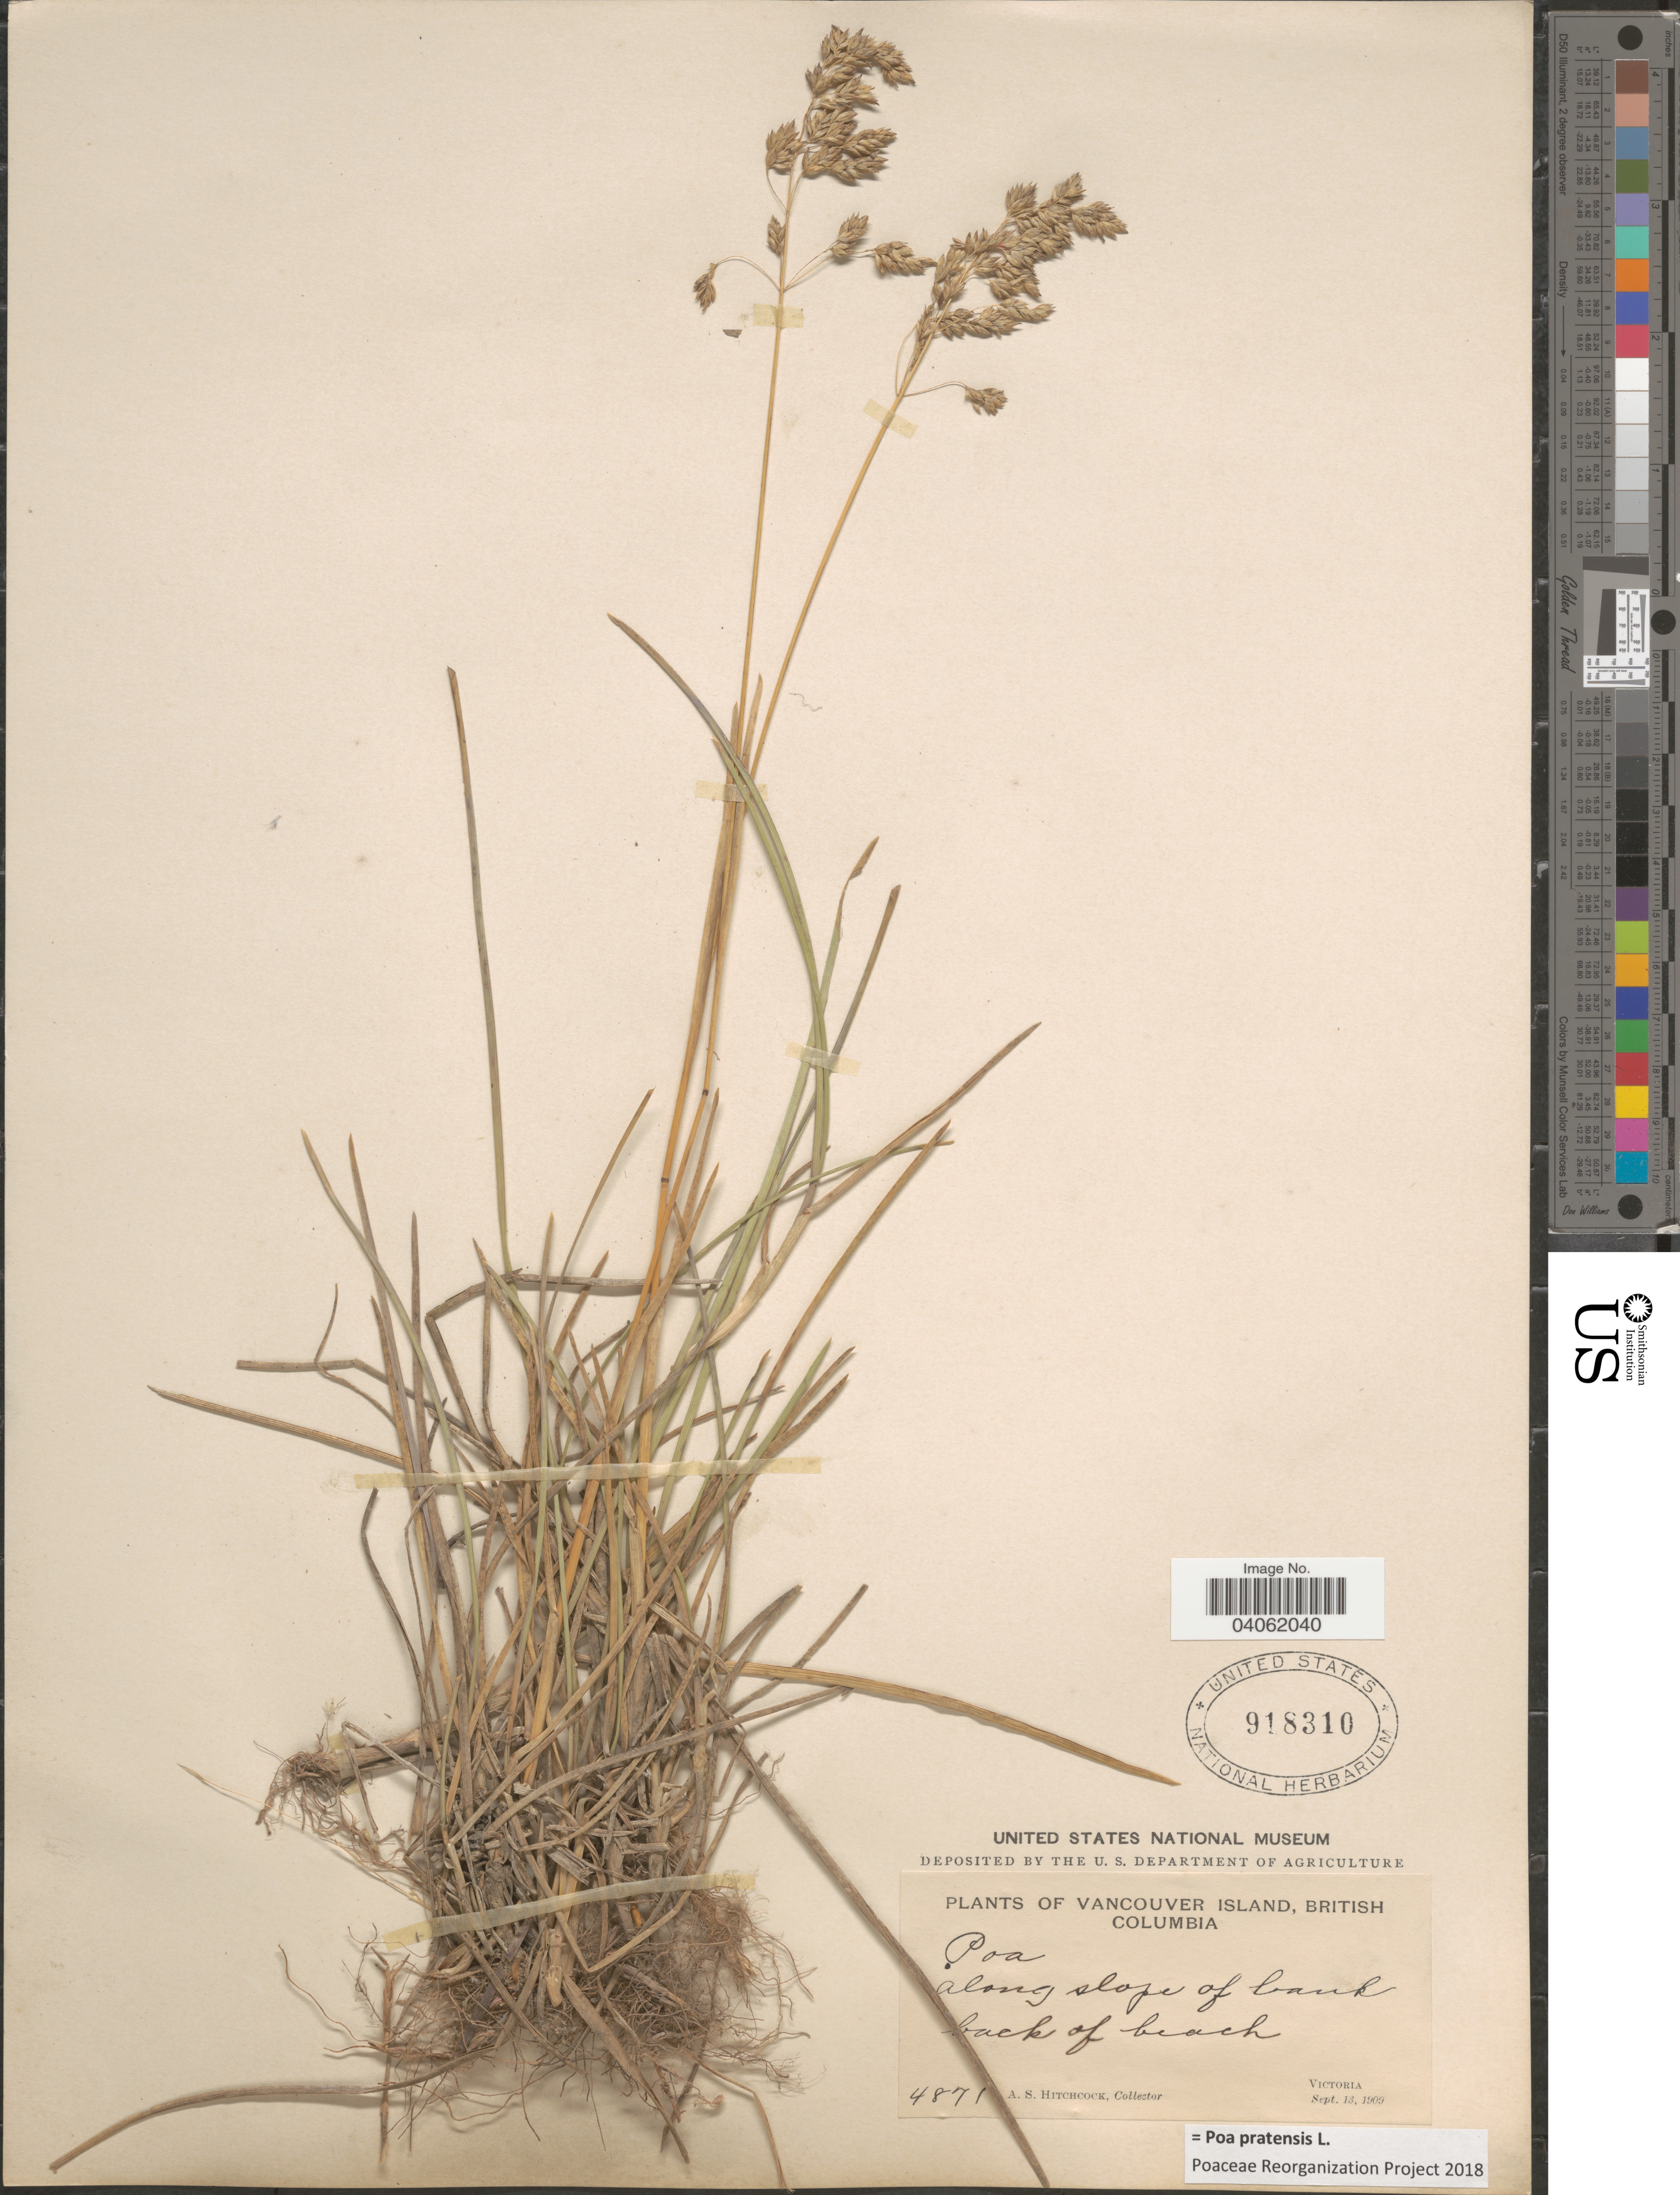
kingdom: Plantae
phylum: Tracheophyta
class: Liliopsida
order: Poales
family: Poaceae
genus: Poa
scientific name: Poa pratensis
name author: L.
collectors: A. S. Hitchcock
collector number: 4871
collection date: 1909-09-13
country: Canada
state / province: British Columbia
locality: Vancouver Island. Victoria.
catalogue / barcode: US 918310